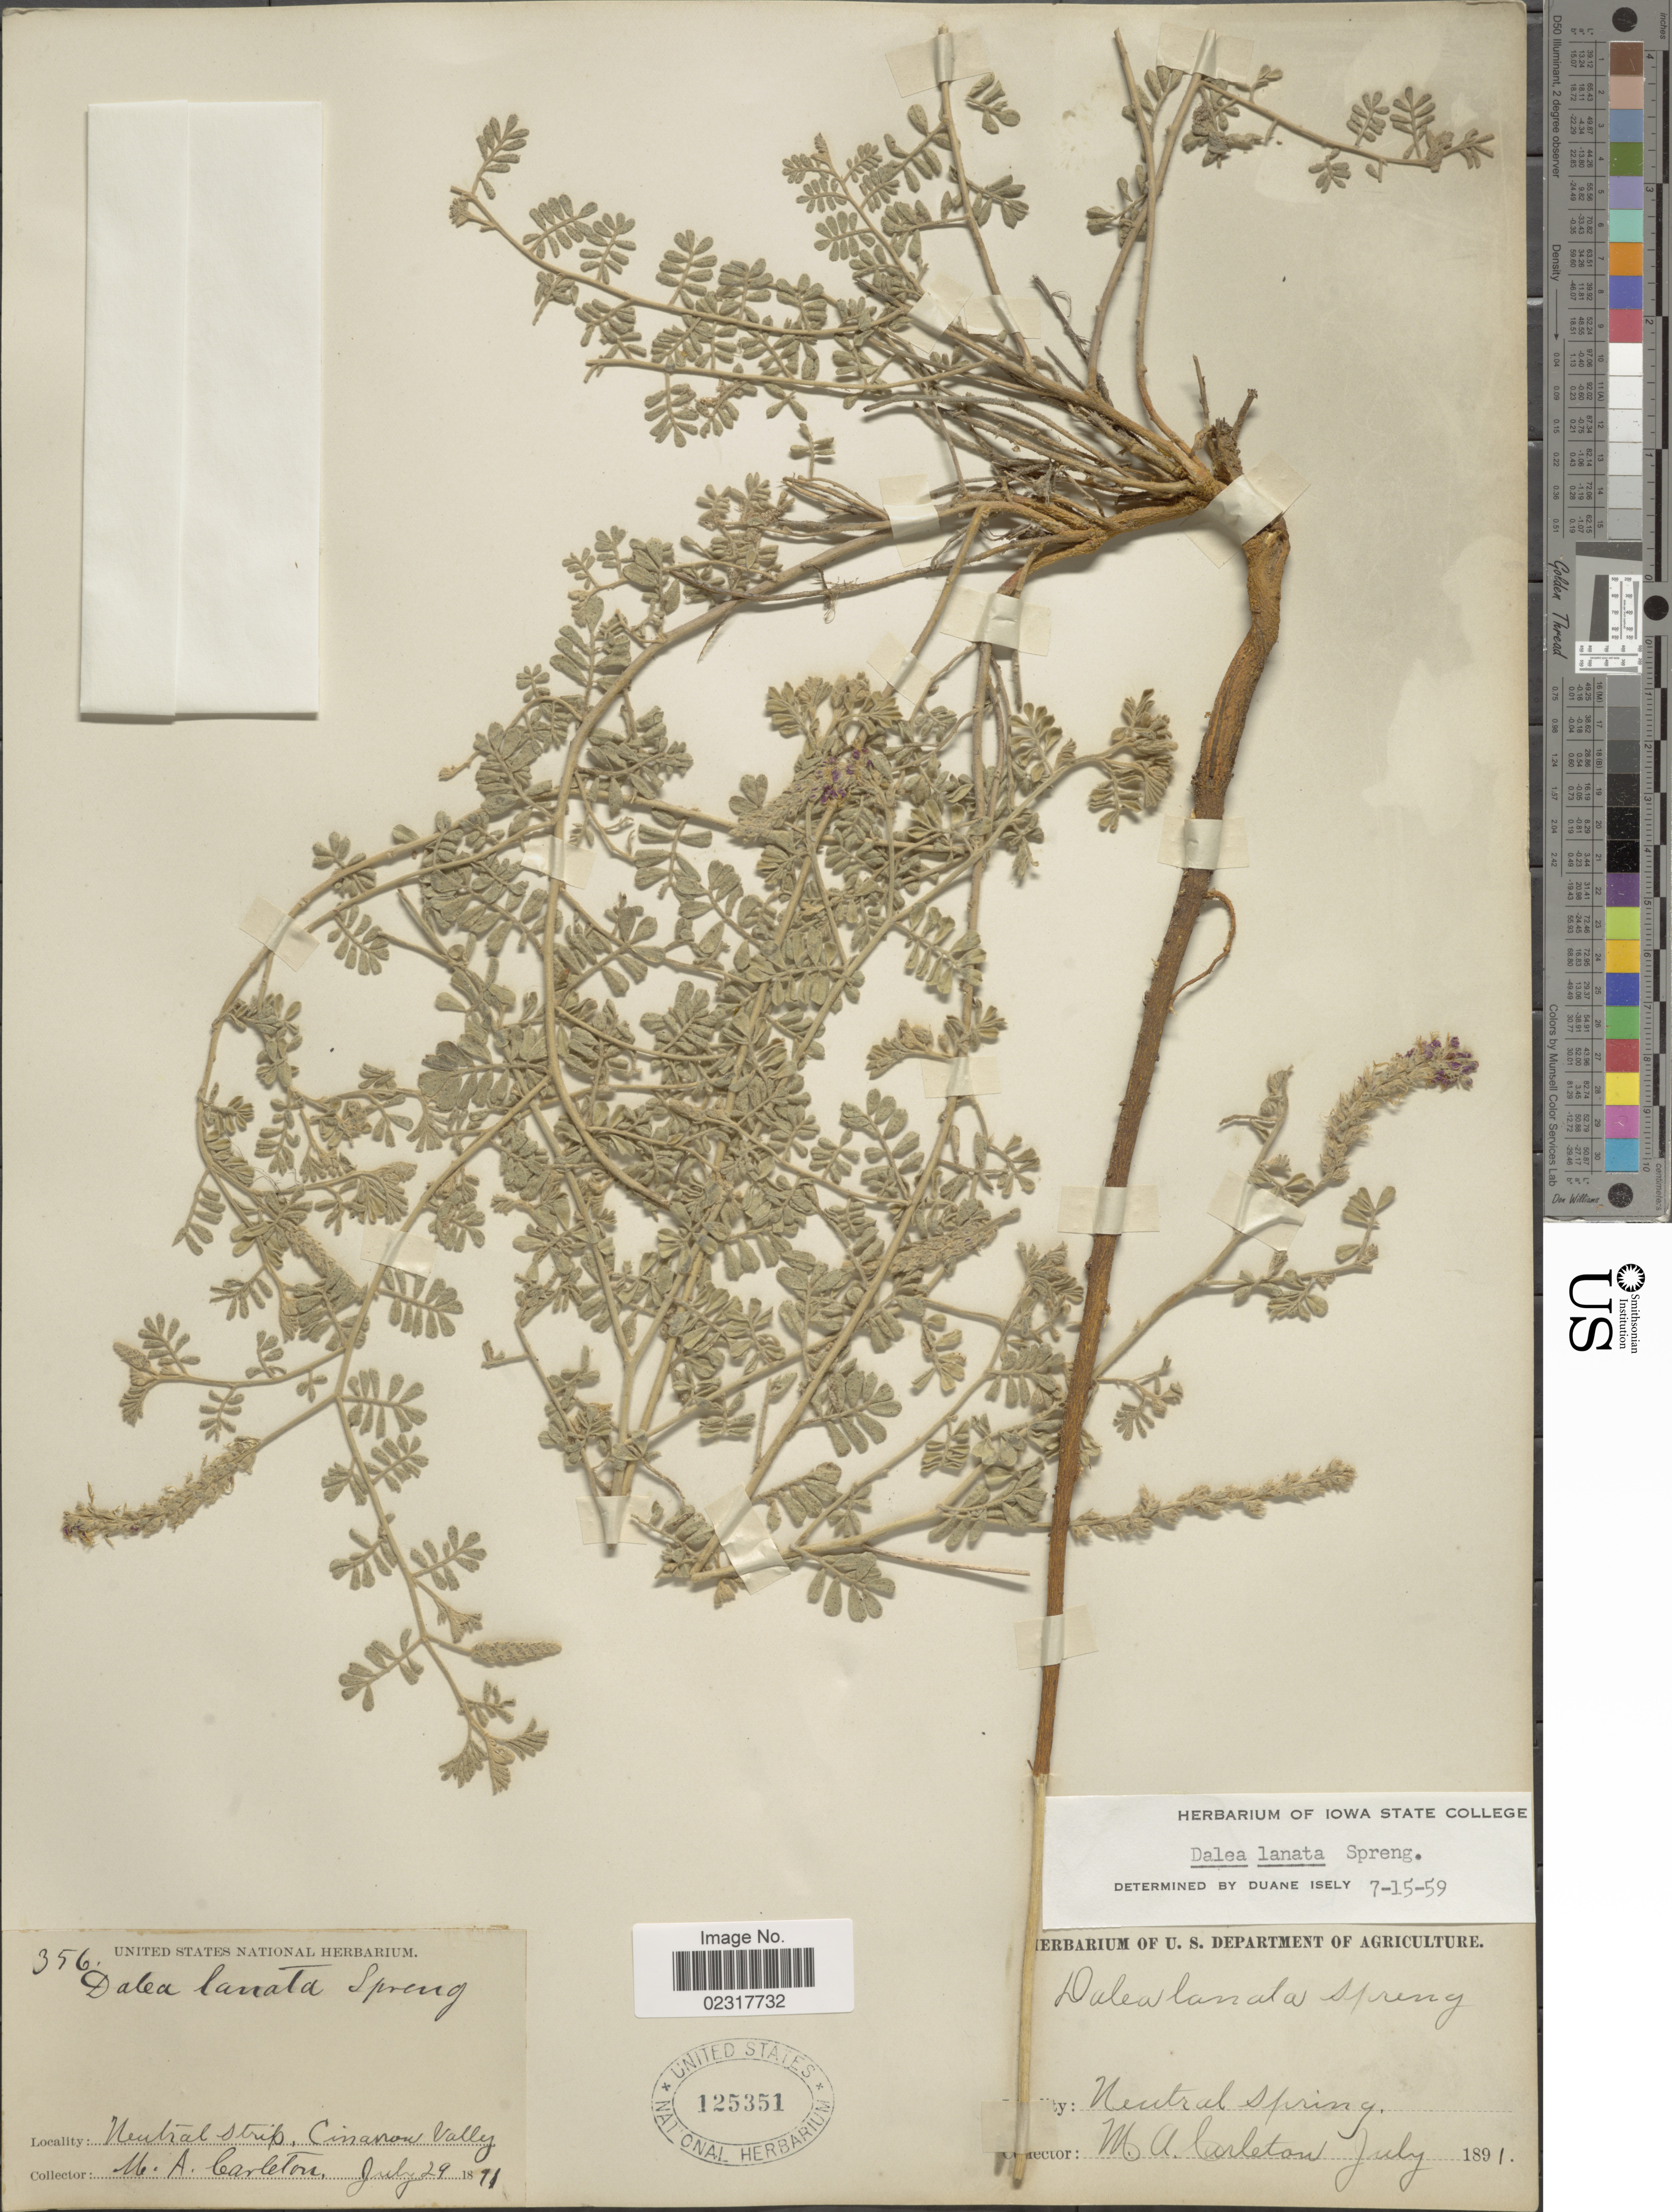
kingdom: Plantae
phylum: Tracheophyta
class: Magnoliopsida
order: Fabales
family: Fabaceae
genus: Dalea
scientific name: Dalea lanata var. lanata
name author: Spreng.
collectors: M. A. Carleton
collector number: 356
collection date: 1891-07-29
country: United States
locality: Neutral Spring, Neutral Strip, Cimarron Valley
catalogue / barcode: US 125351